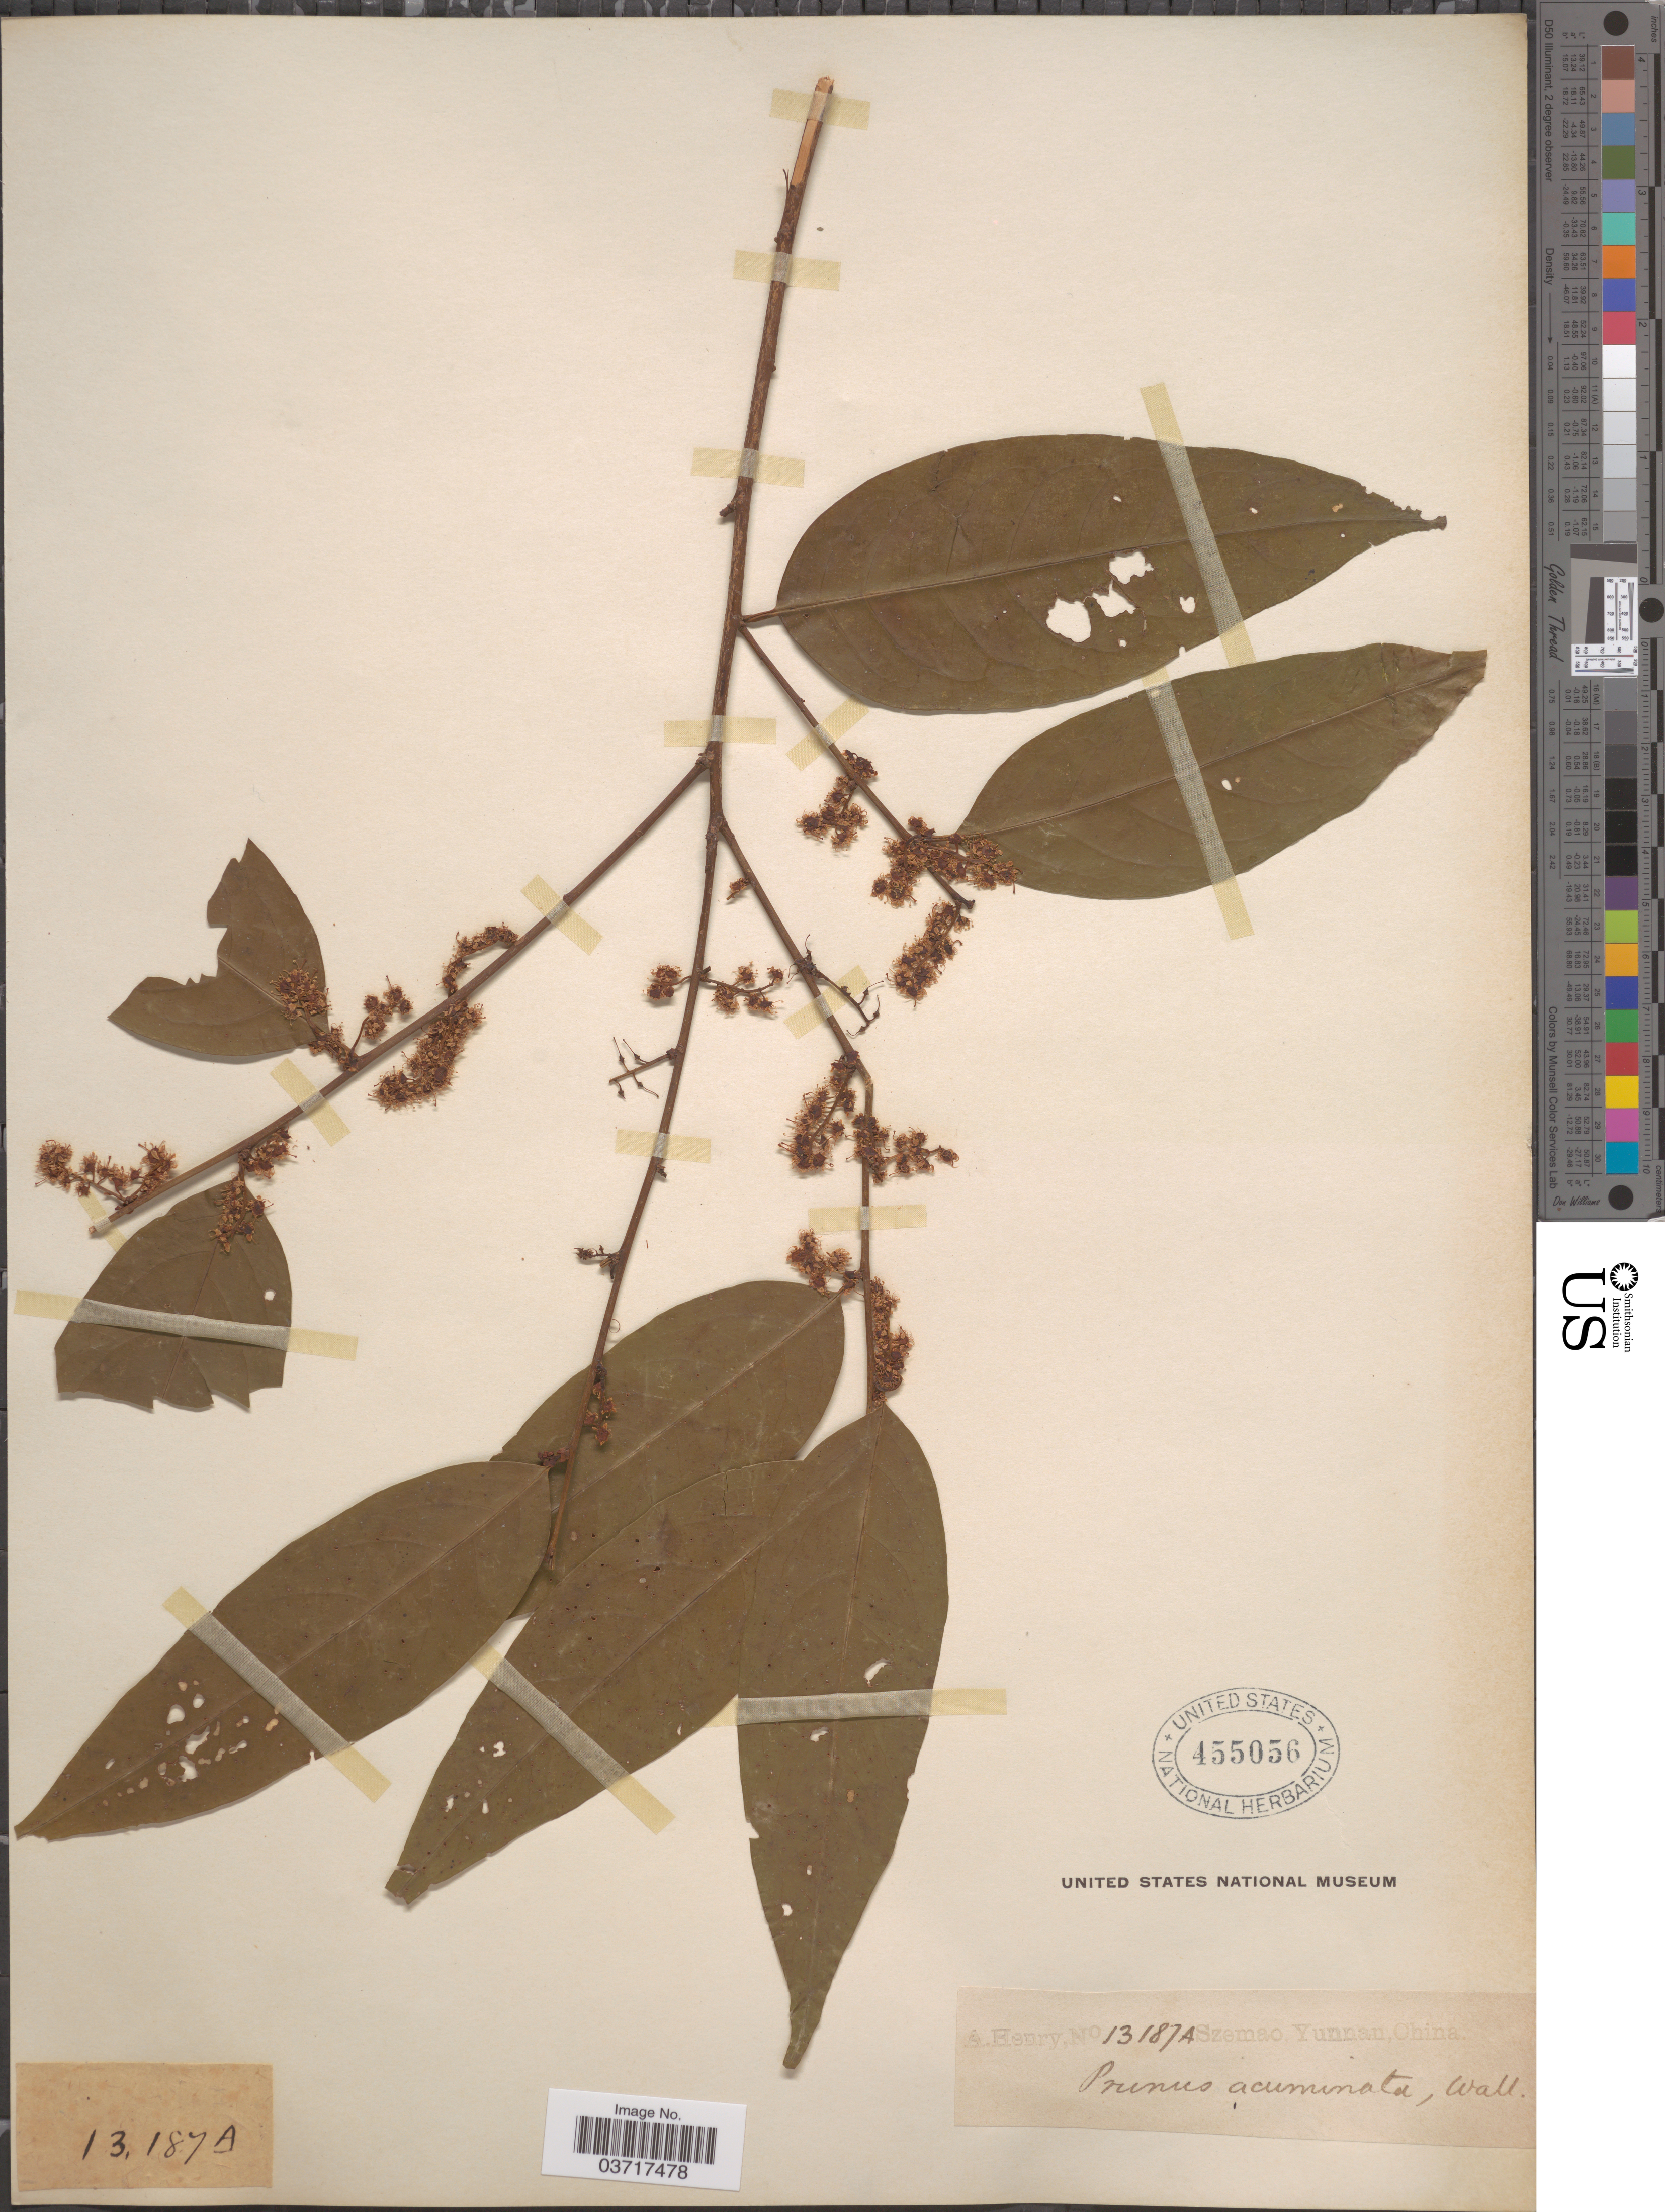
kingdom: Plantae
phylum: Tracheophyta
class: Magnoliopsida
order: Rosales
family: Rosaceae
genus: Prunus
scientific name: Prunus acuminata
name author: Michx.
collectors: A. Henry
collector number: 13187 A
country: China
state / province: Yunnan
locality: Szemao.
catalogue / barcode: US 455056